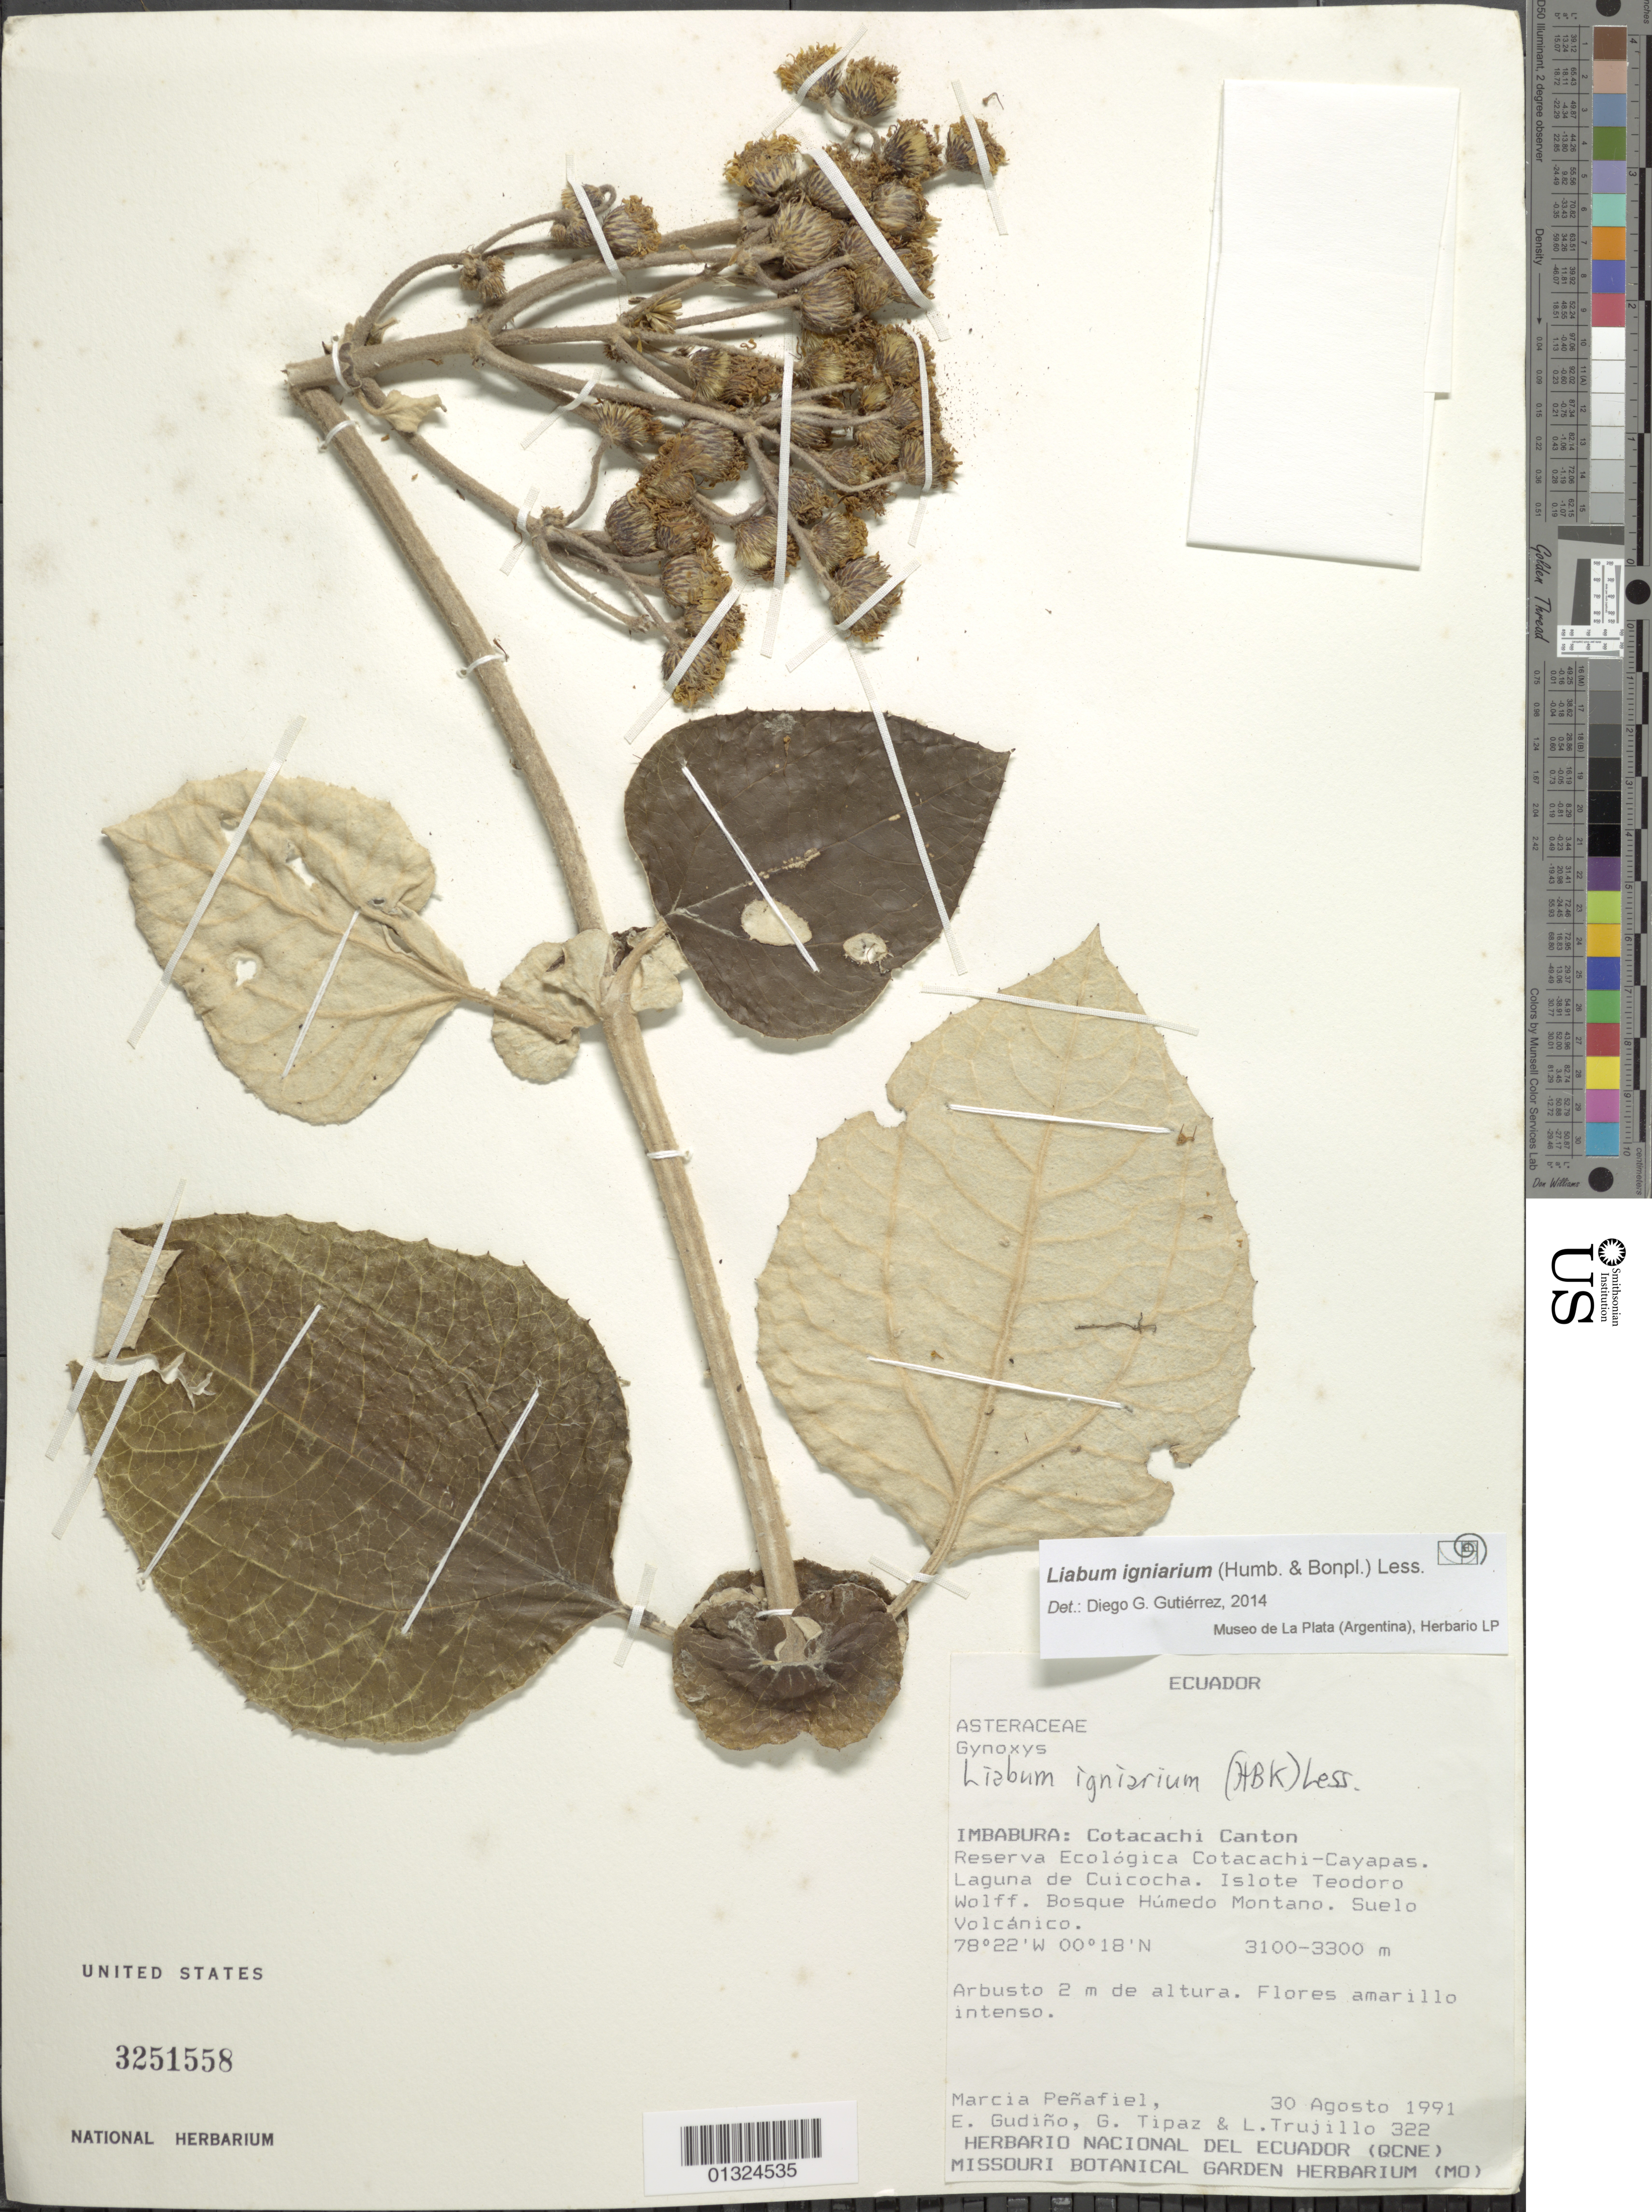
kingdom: Plantae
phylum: Tracheophyta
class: Magnoliopsida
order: Asterales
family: Asteraceae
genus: Liabum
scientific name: Liabum igniarium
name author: Less.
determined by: Gutierrez, D. G.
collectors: M. Penafiel, E. Gudiño, G. Tipaz & L. Trujillo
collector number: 322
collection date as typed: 30 August 1991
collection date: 1991-08-30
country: Ecuador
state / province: Imbabura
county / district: Cotacachi Canton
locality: Reserva Ecologica Cotachchi-Cayapas. Laguna de Cuicocha. Islote Teodoro Wolff.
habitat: Bosque humedo montano; suelo volcanico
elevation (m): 3100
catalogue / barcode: US 3251558